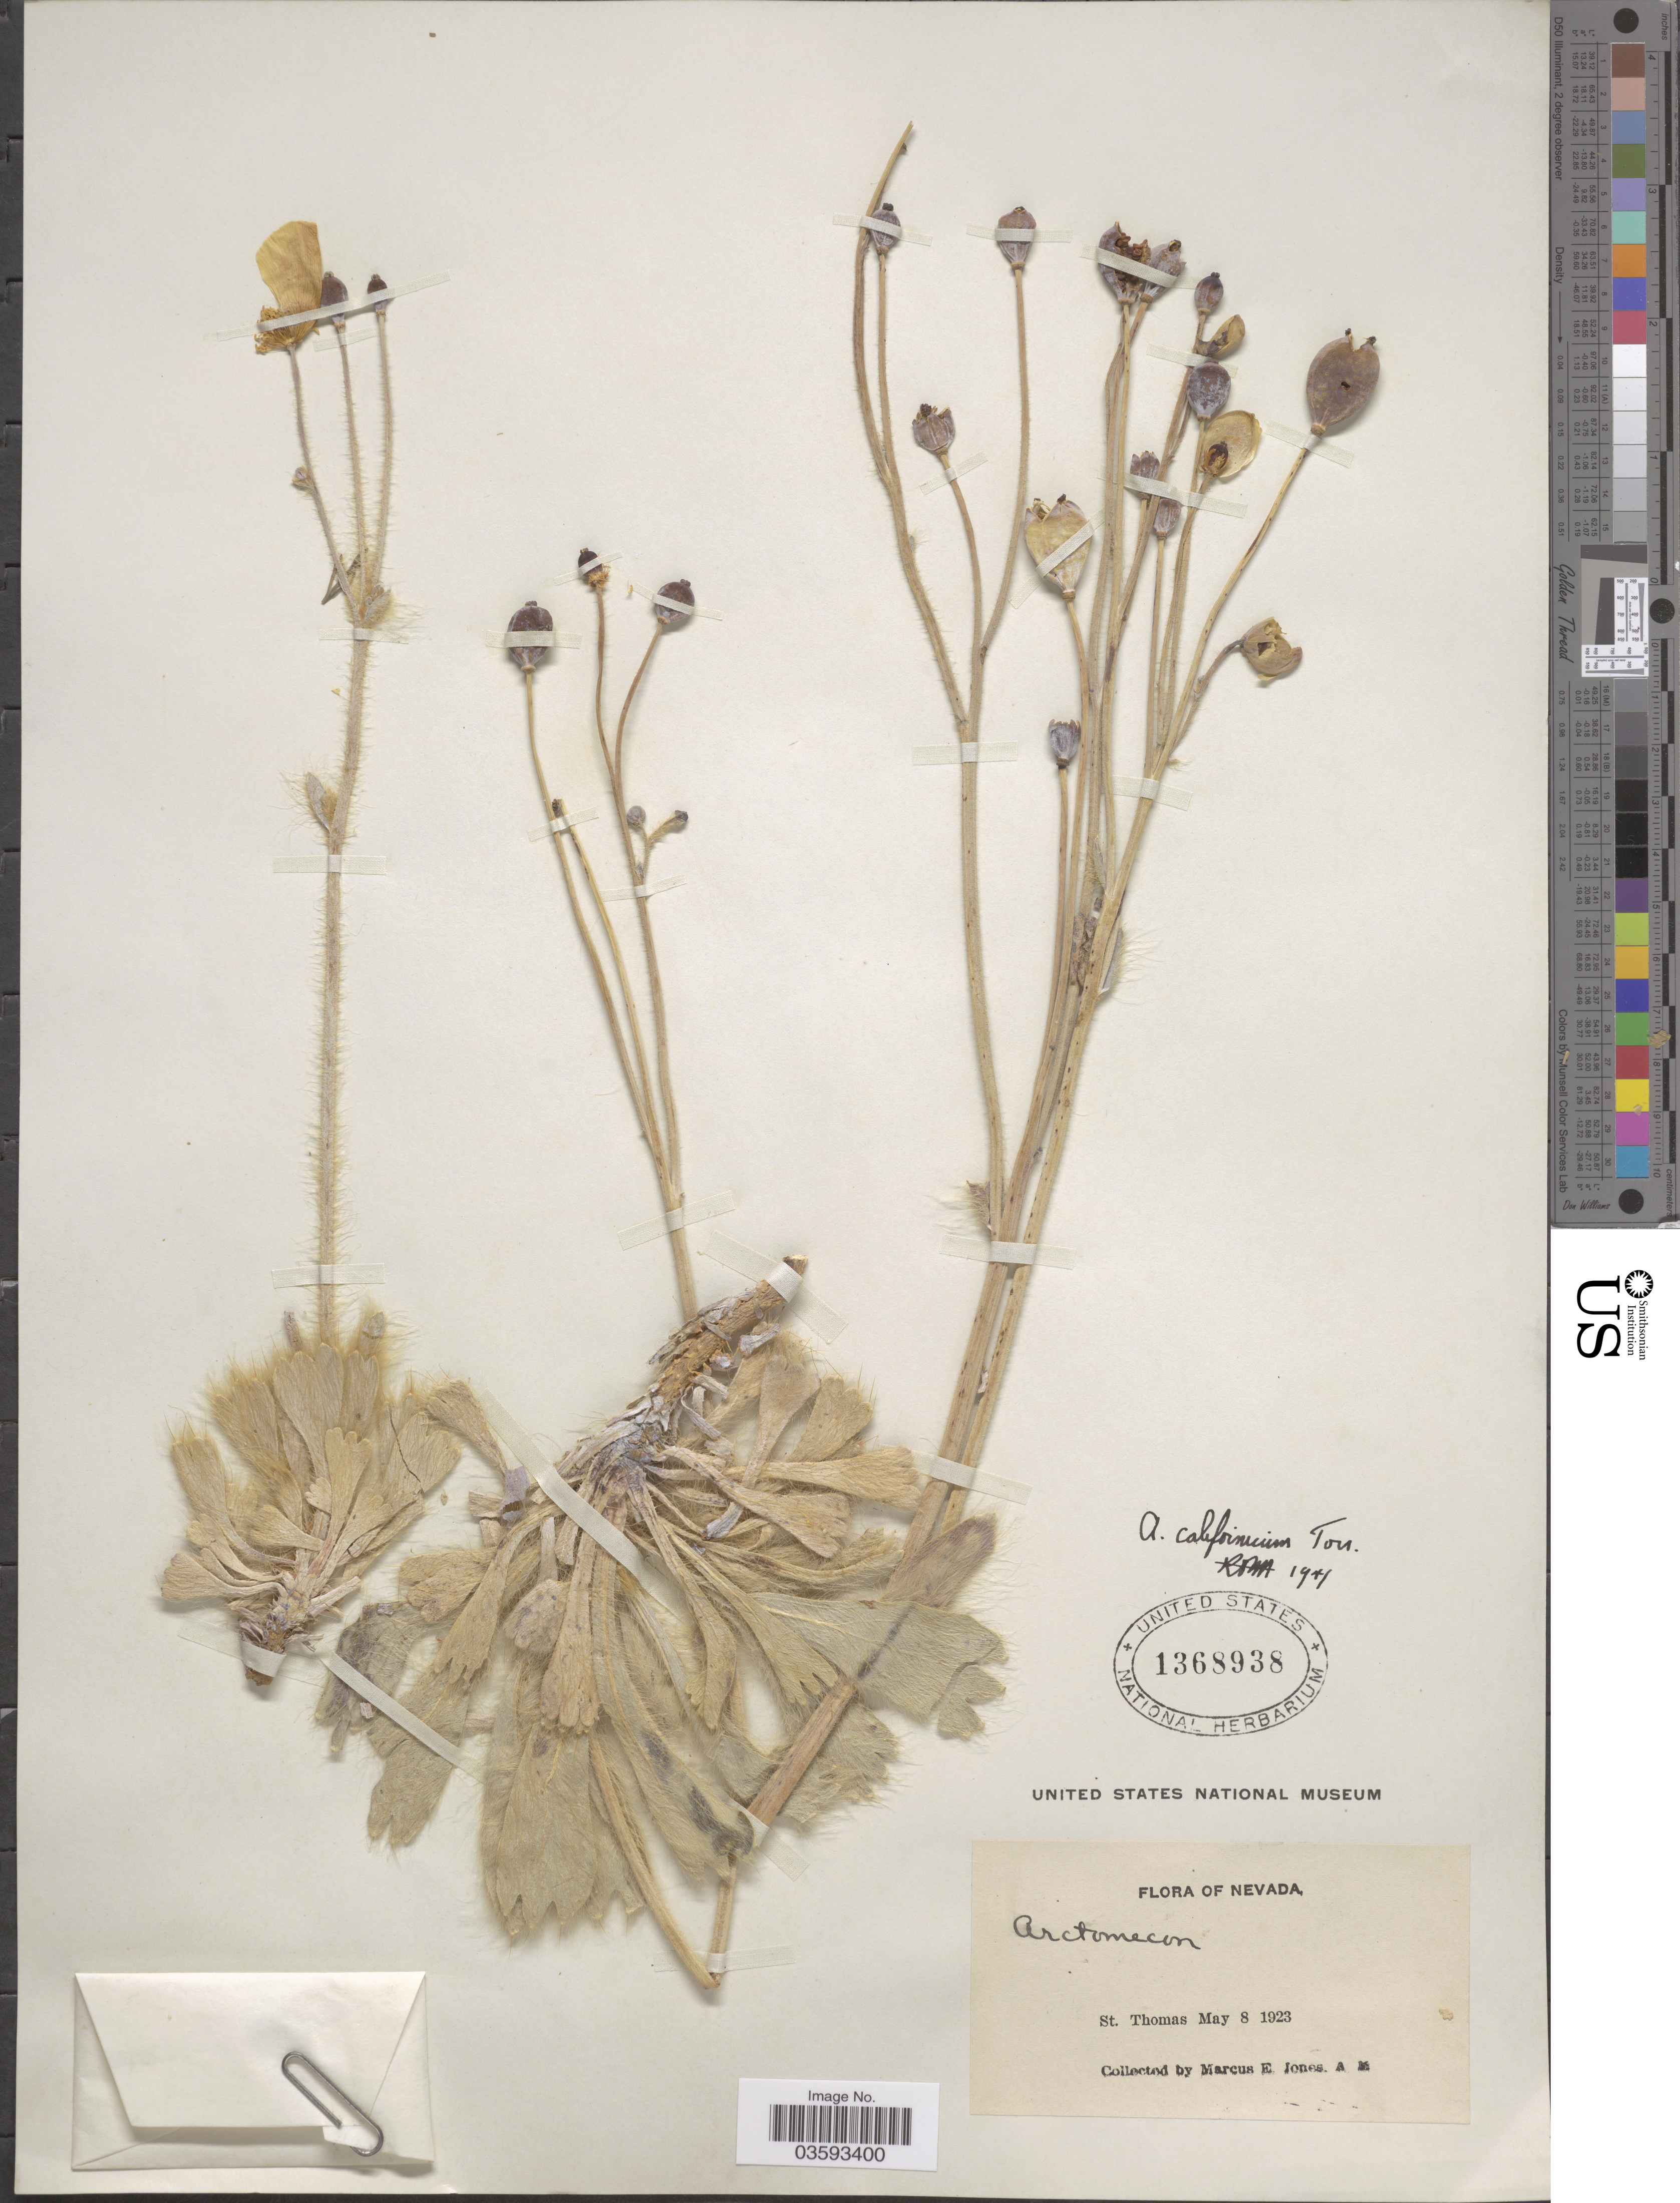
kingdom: Plantae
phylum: Tracheophyta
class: Magnoliopsida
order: Ranunculales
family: Papaveraceae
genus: Arctomecon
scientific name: Arctomecon californica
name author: Torr. & Frém.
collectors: M. E. Jones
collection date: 1923-05-08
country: United States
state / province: Nevada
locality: St. Thomas.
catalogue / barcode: US 1368938